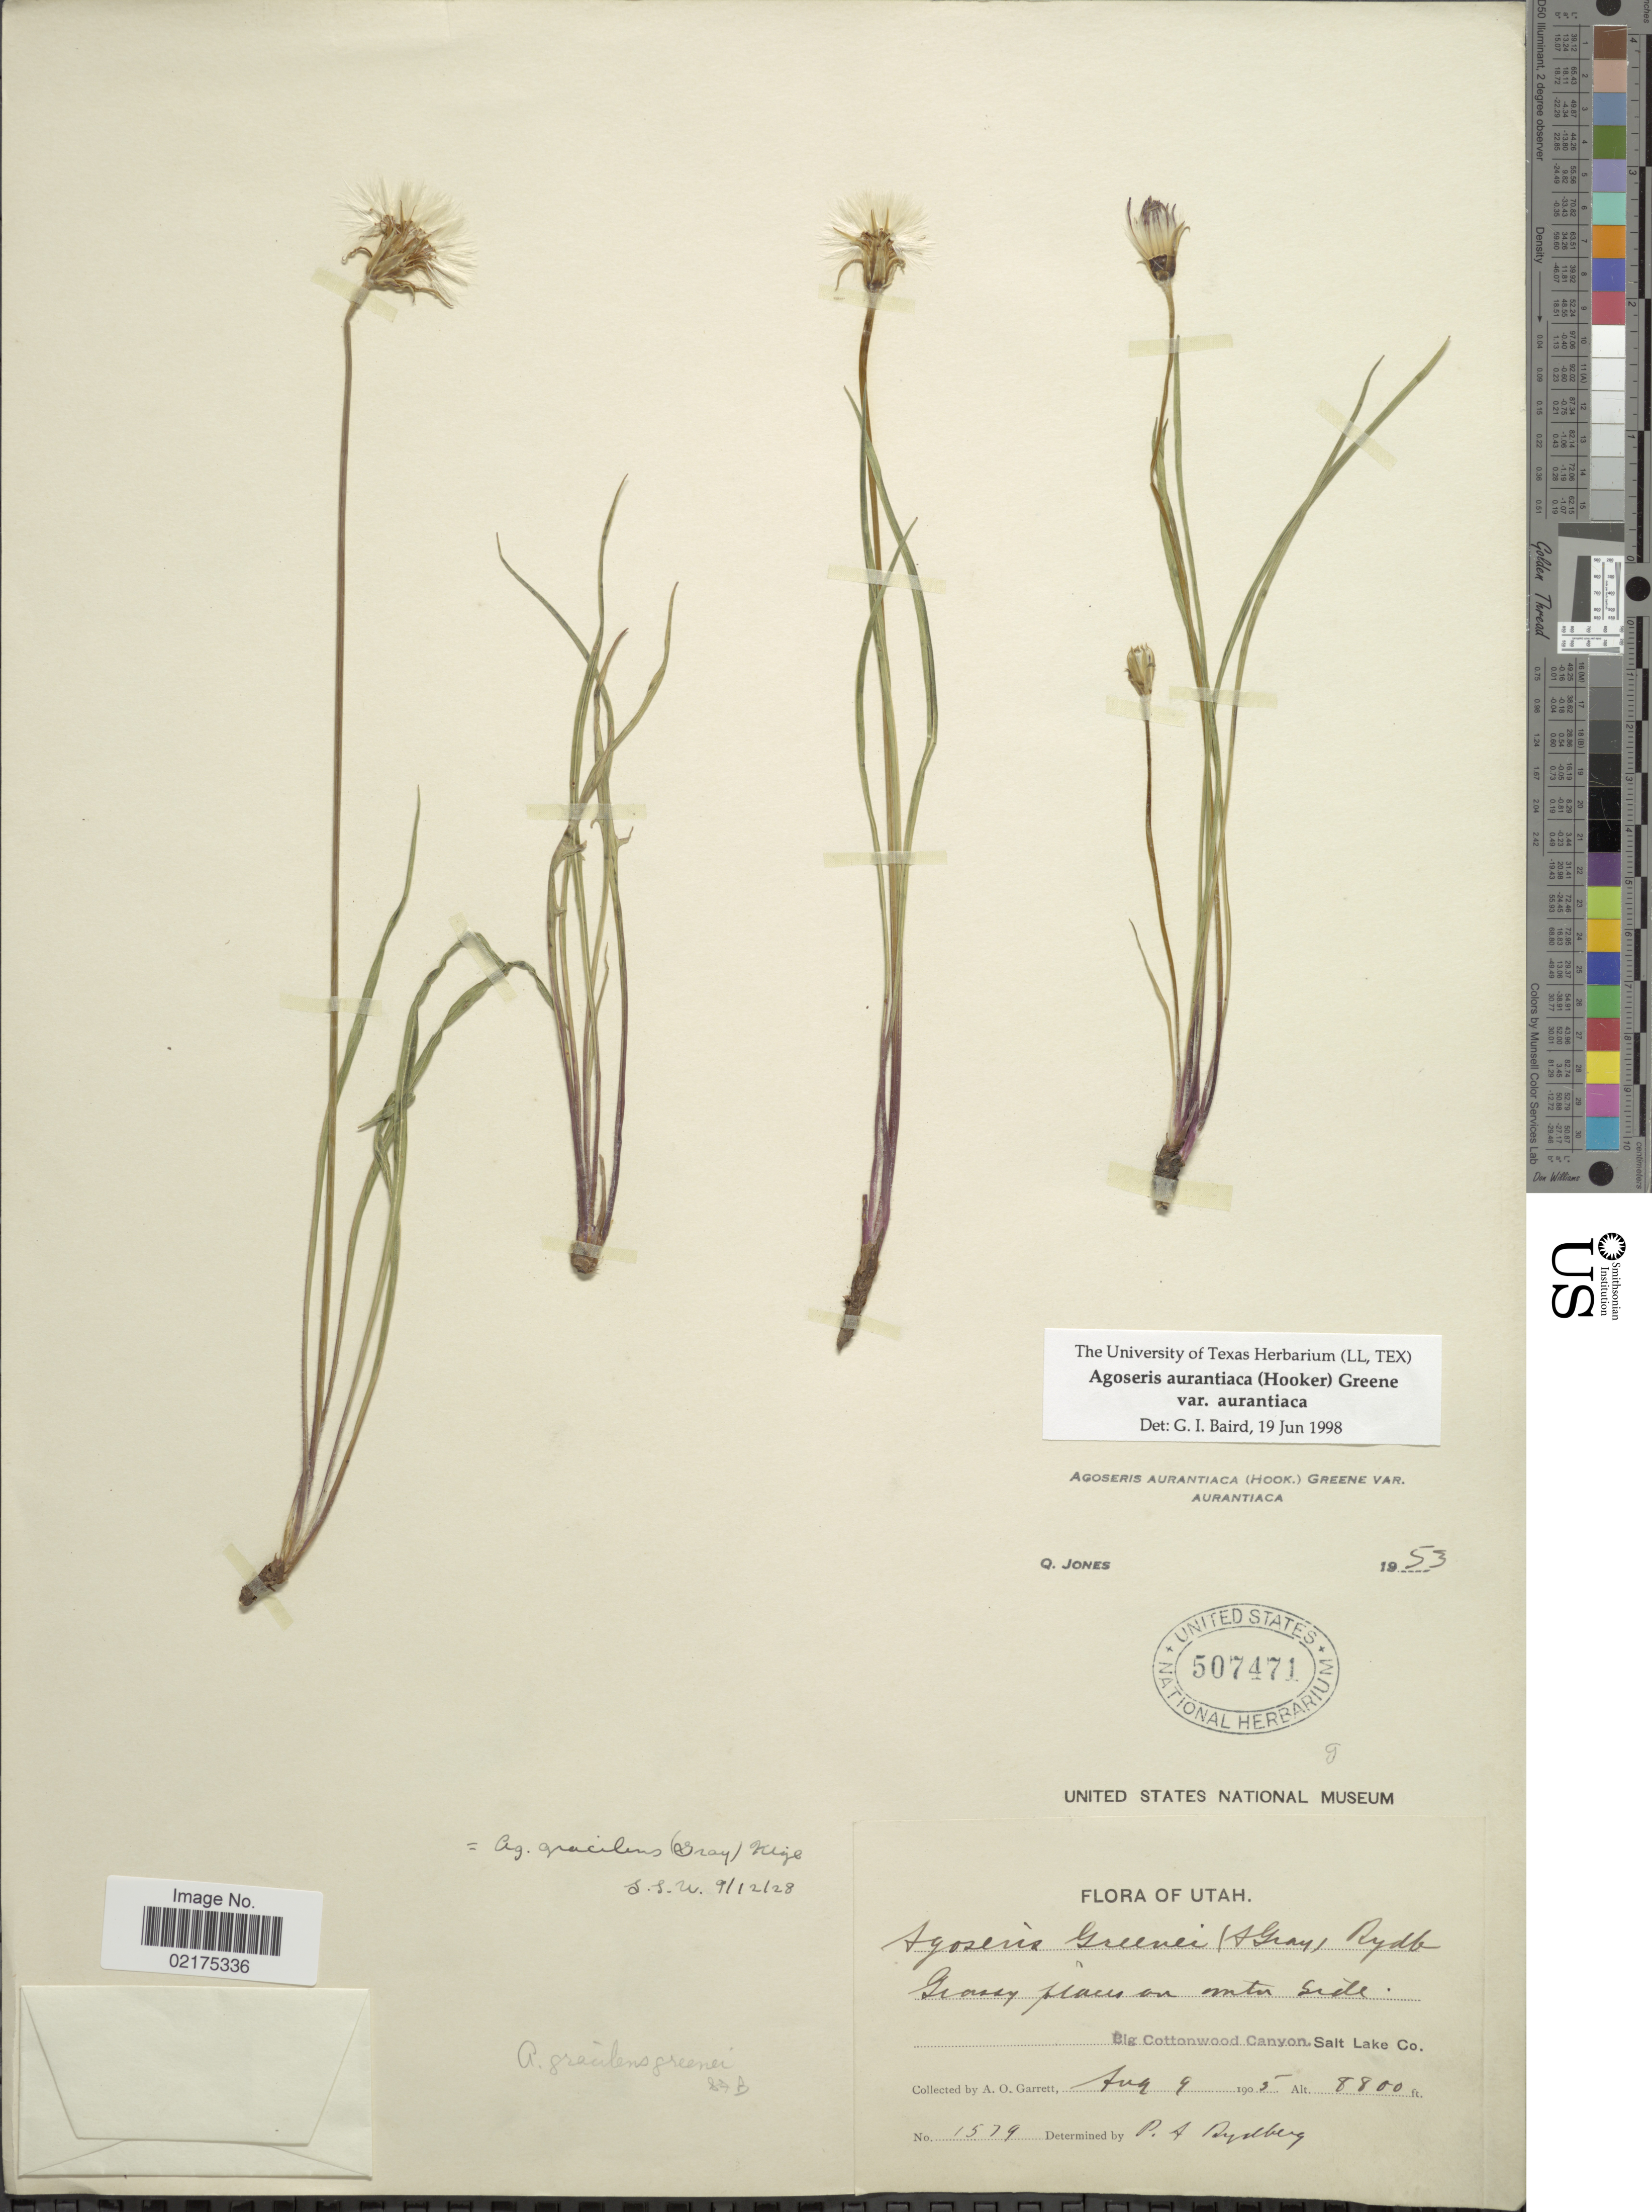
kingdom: Plantae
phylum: Tracheophyta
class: Magnoliopsida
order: Asterales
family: Asteraceae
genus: Agoseris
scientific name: Agoseris aurantiaca var. aurantiaca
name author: (Hook.) Greene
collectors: A. O. Garrett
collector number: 1579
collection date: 1905-08-09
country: United States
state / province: Utah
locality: Big Cottonwood Canyon, Salt Lake Co.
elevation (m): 2682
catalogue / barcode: US 507471